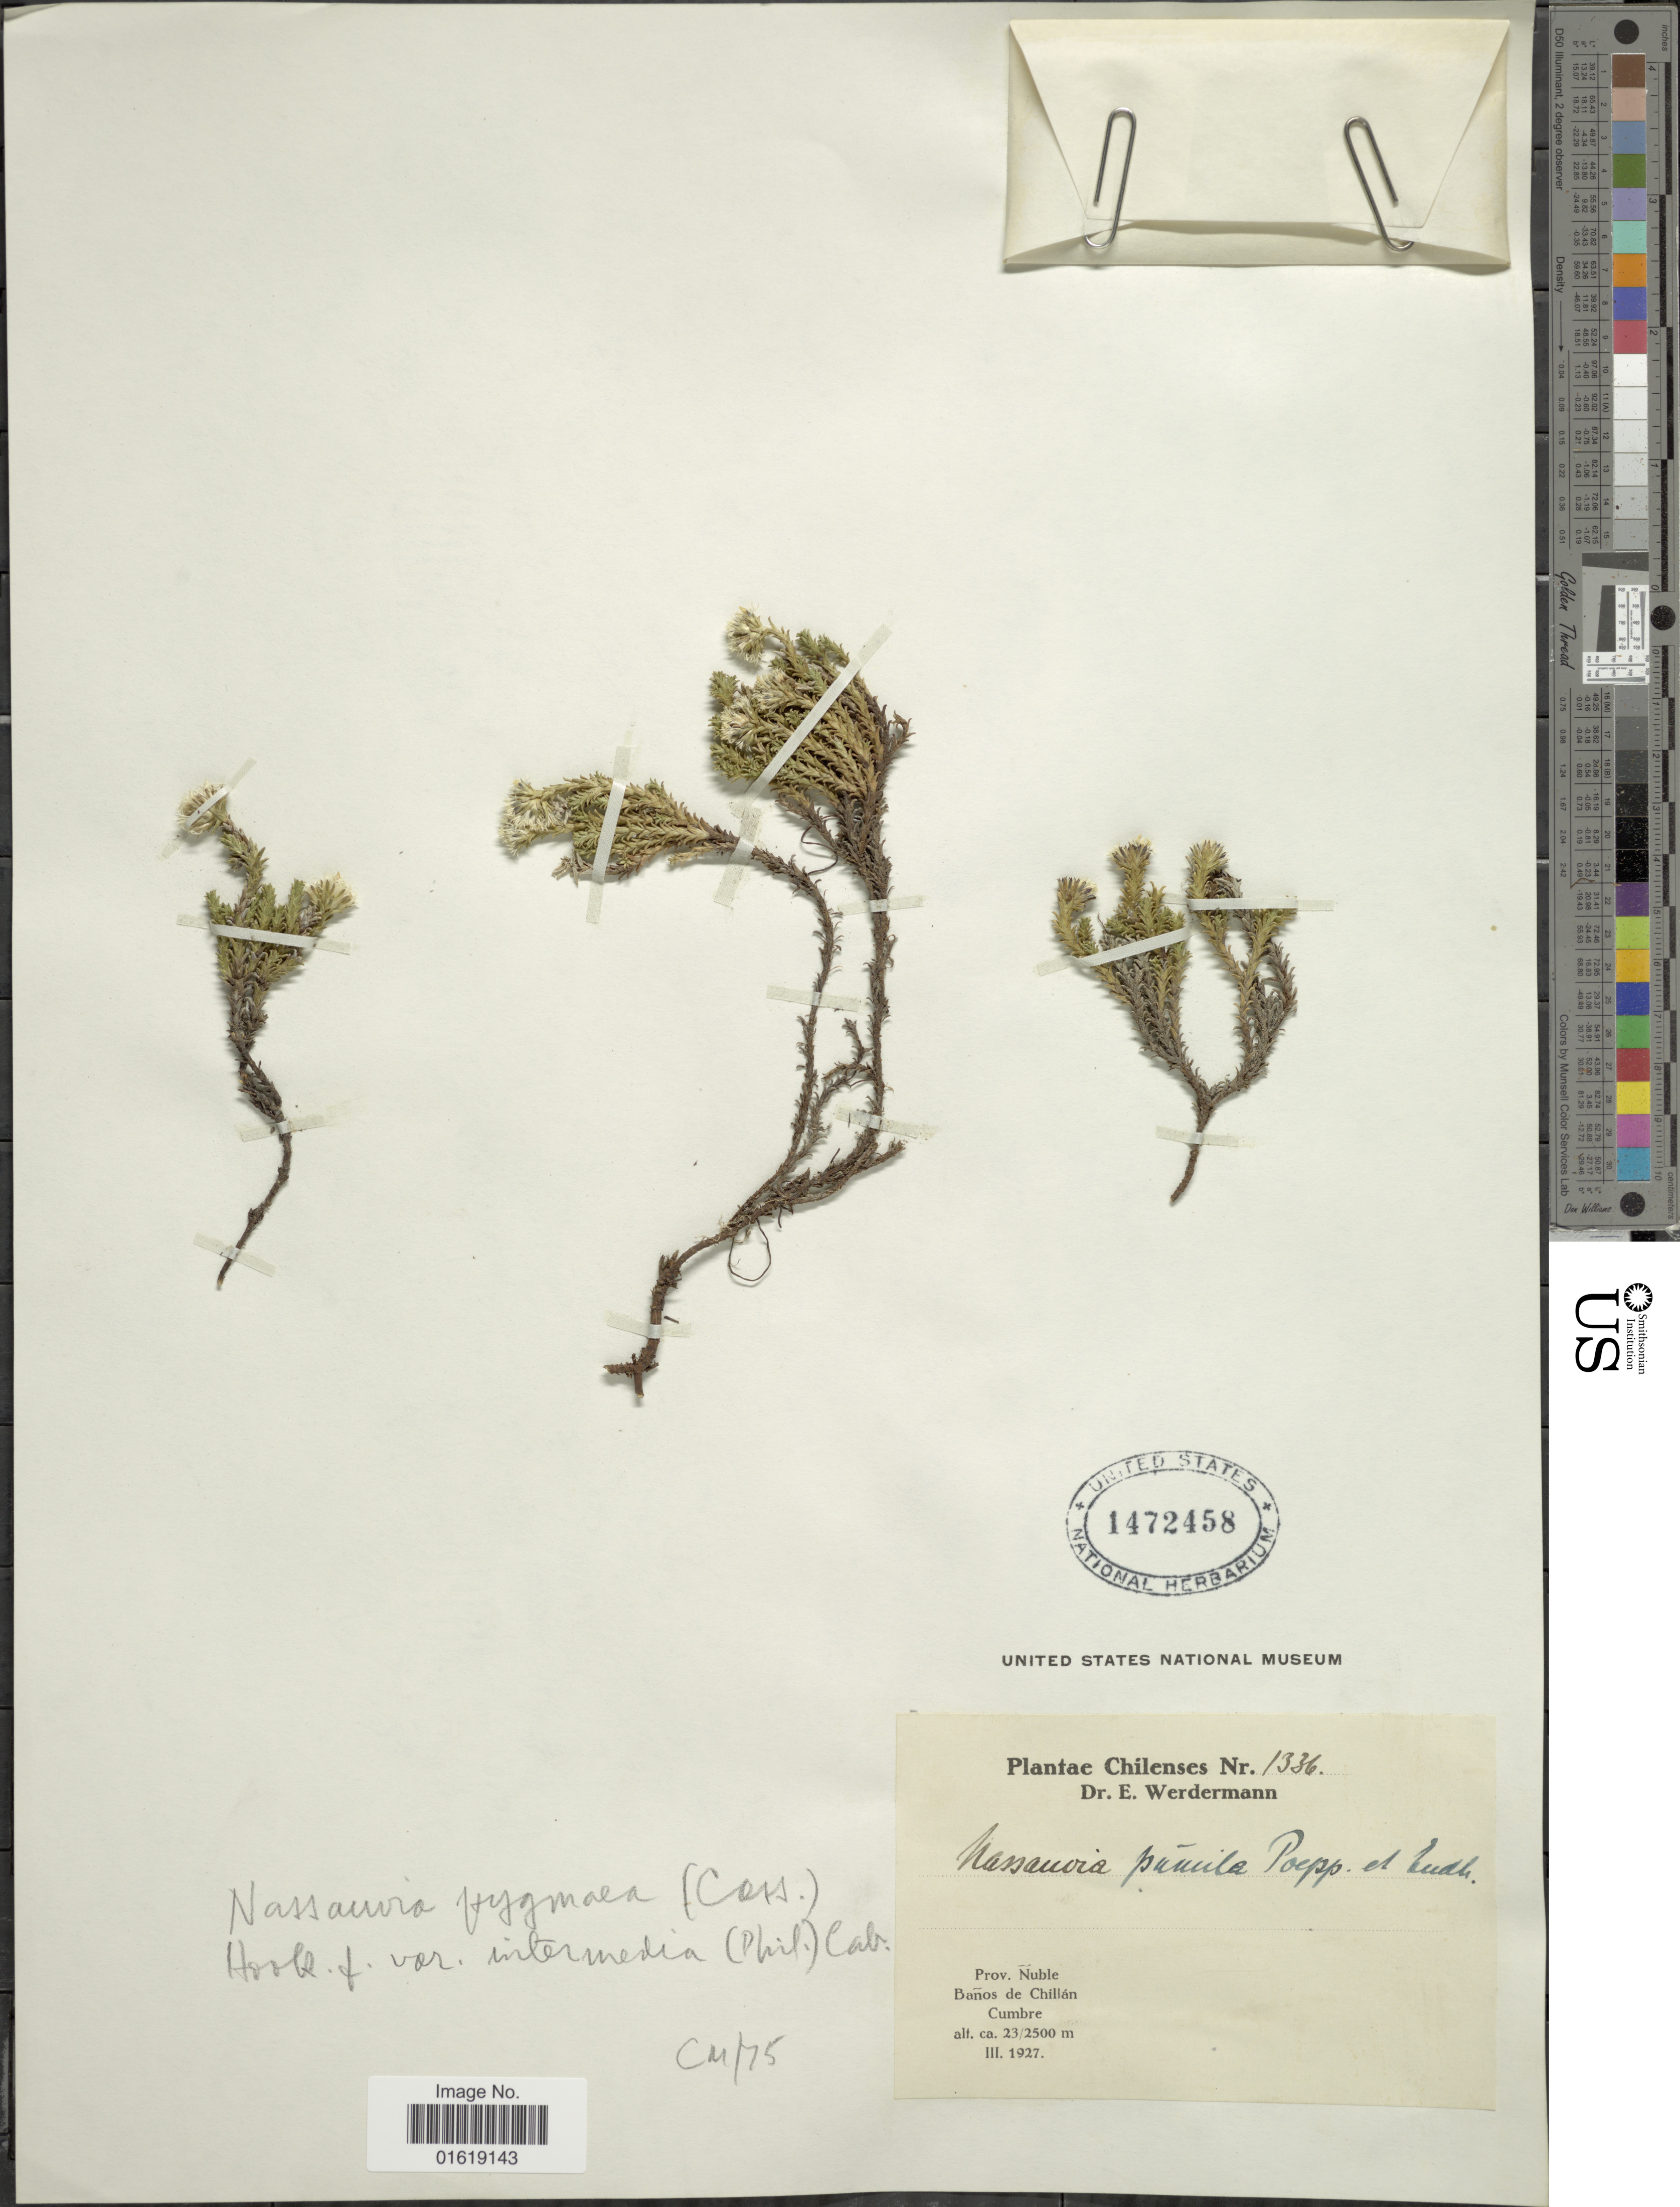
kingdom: Plantae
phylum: Tracheophyta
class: Magnoliopsida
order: Asterales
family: Asteraceae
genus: Nassauvia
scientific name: Nassauvia pygmaea var. intermedia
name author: (Phil.) Cabrera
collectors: E. Werdermann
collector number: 1336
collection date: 1927-03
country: Chile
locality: Prov. Nuble. Baños de Chillán. Cumbre.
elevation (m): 2300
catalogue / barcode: US 1472458